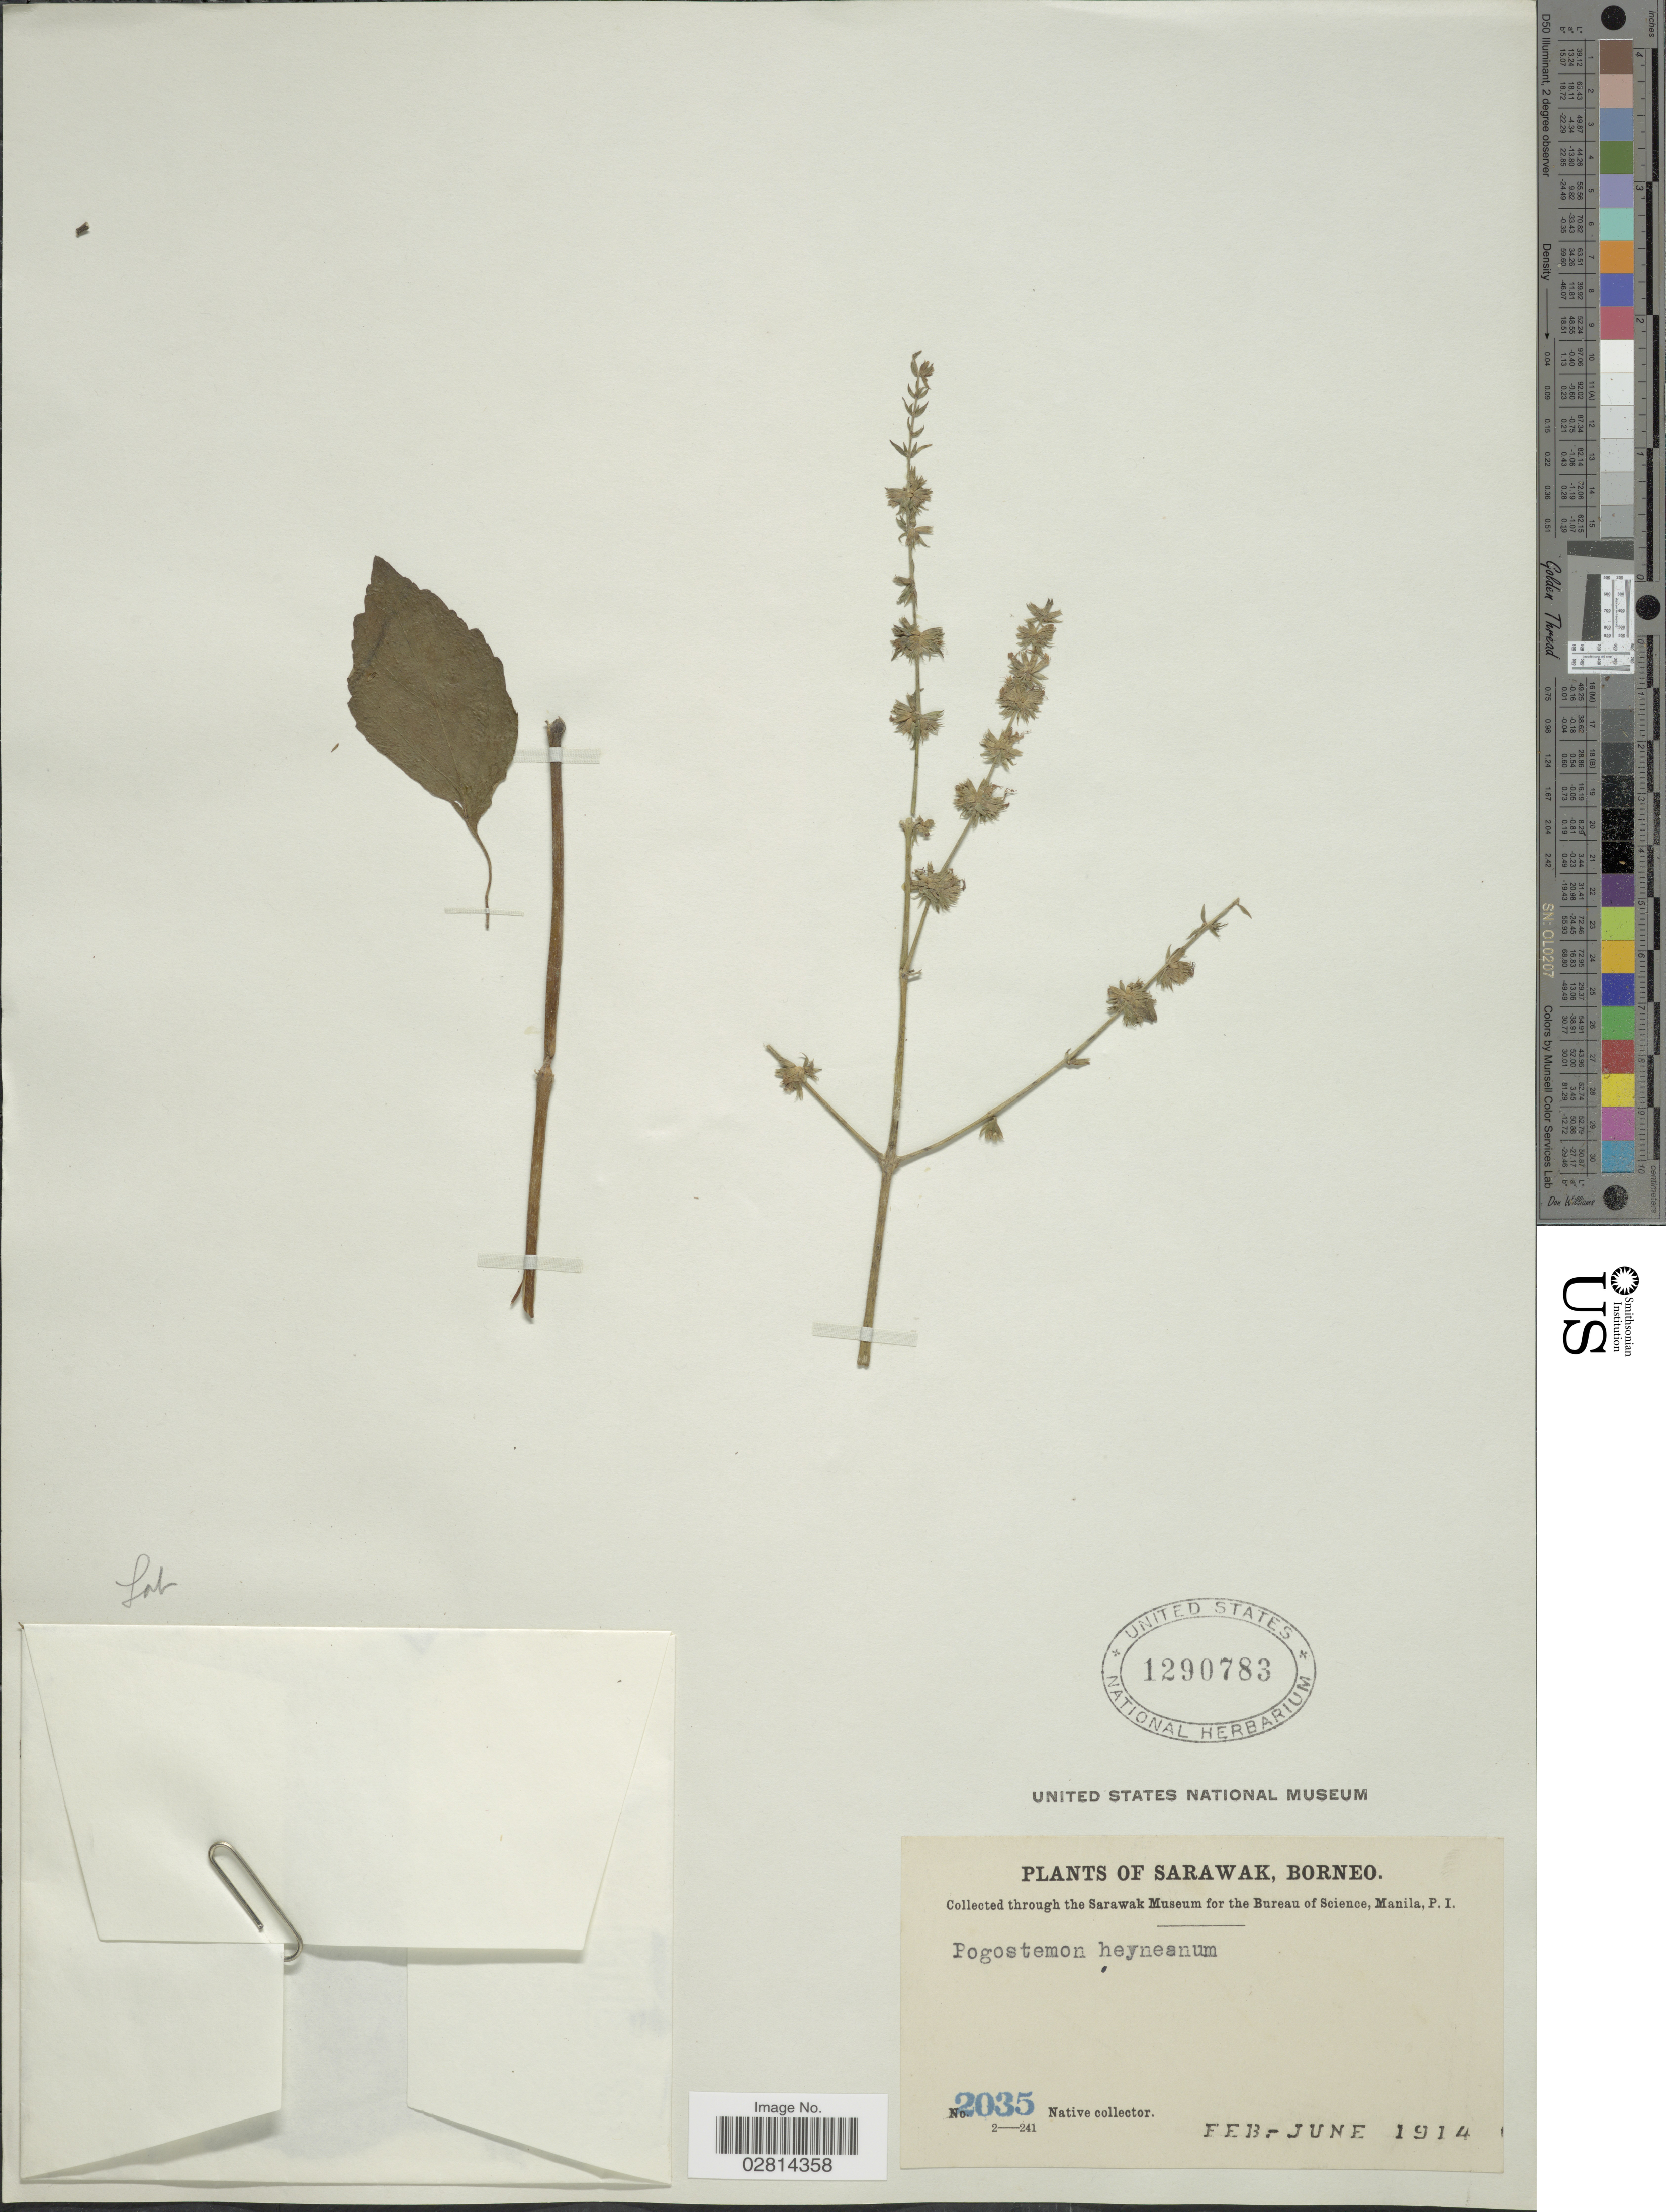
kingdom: Plantae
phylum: Tracheophyta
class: Magnoliopsida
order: Lamiales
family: Lamiaceae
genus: Pogostemon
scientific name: Pogostemon heyneanus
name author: Benth.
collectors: Native collector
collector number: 2035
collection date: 1914-02/1914-06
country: Malaysia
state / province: Sarawak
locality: Borneo.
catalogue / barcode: US 1290783